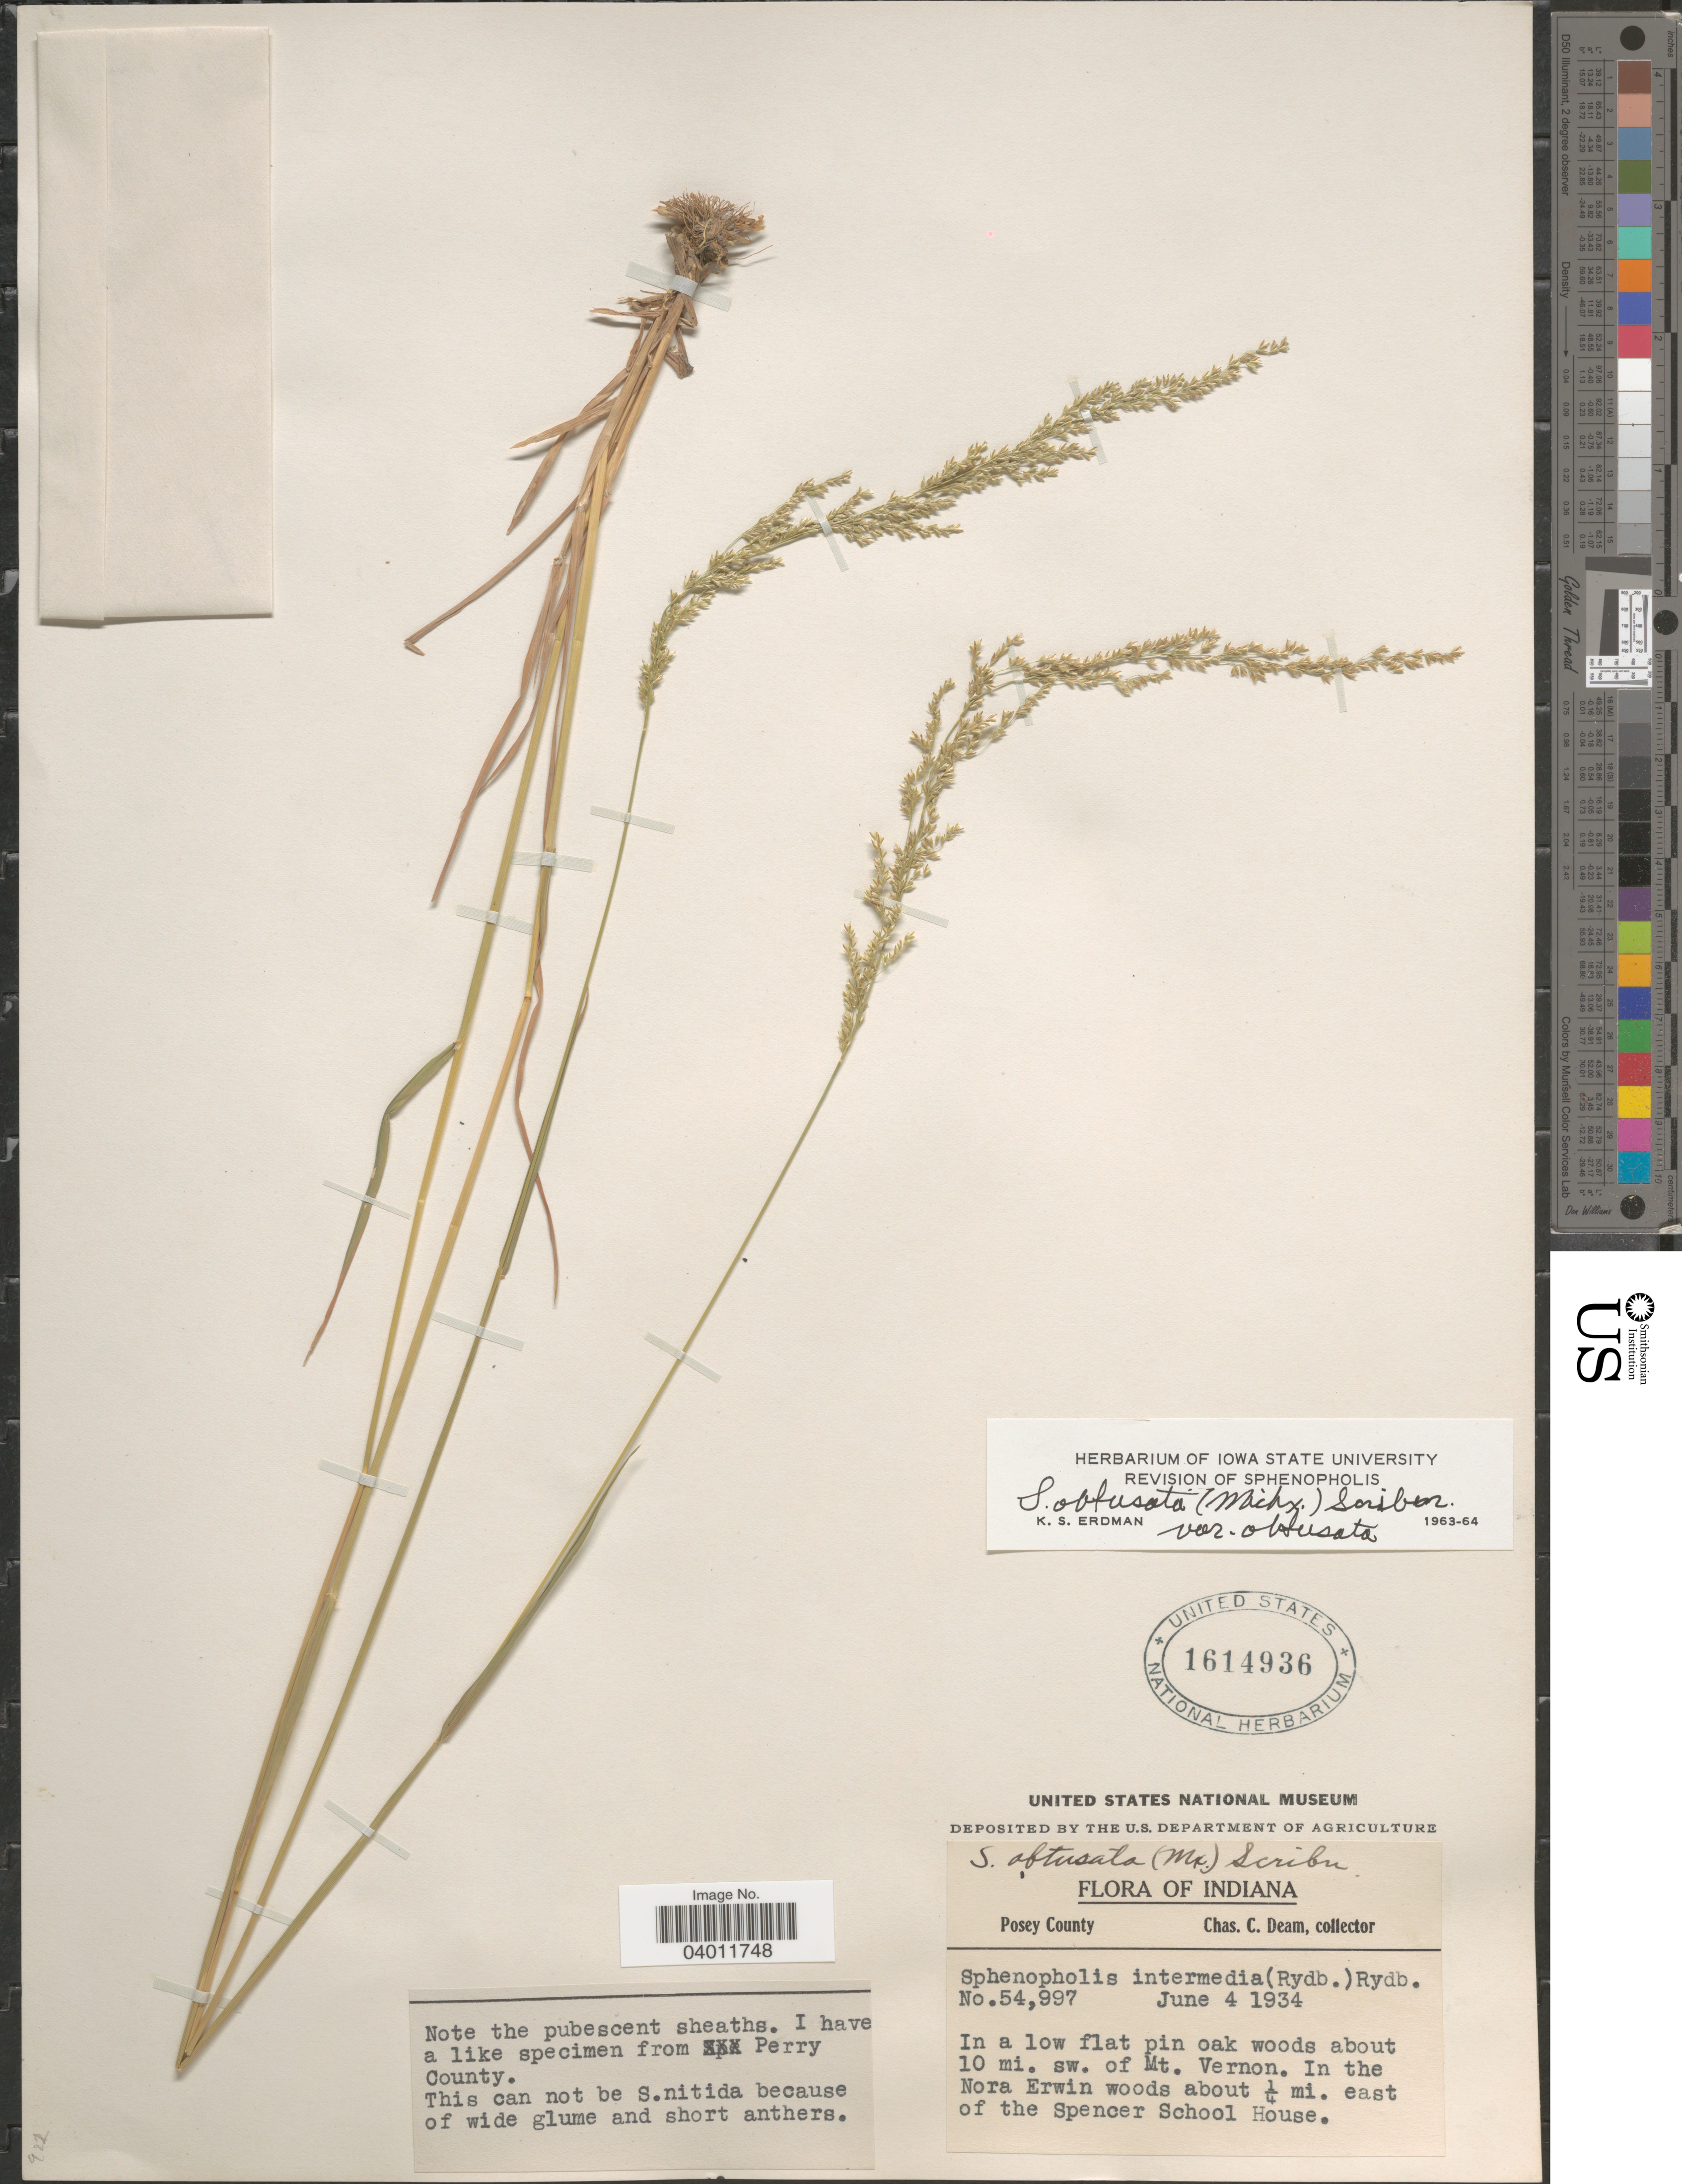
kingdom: Plantae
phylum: Tracheophyta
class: Liliopsida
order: Poales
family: Poaceae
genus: Sphenopholis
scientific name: Sphenopholis obtusata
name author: (Michx.) Scribn.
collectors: C. C. Deam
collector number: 54997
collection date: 1934-06-04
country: United States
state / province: Indiana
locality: Perry County Posey County. In a low flat pin oak woods about 10 mi. sw. of Mt. Vernon. In the Nora Erwin woods about ¼ mi. east of the Spencer School House.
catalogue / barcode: US 1614936